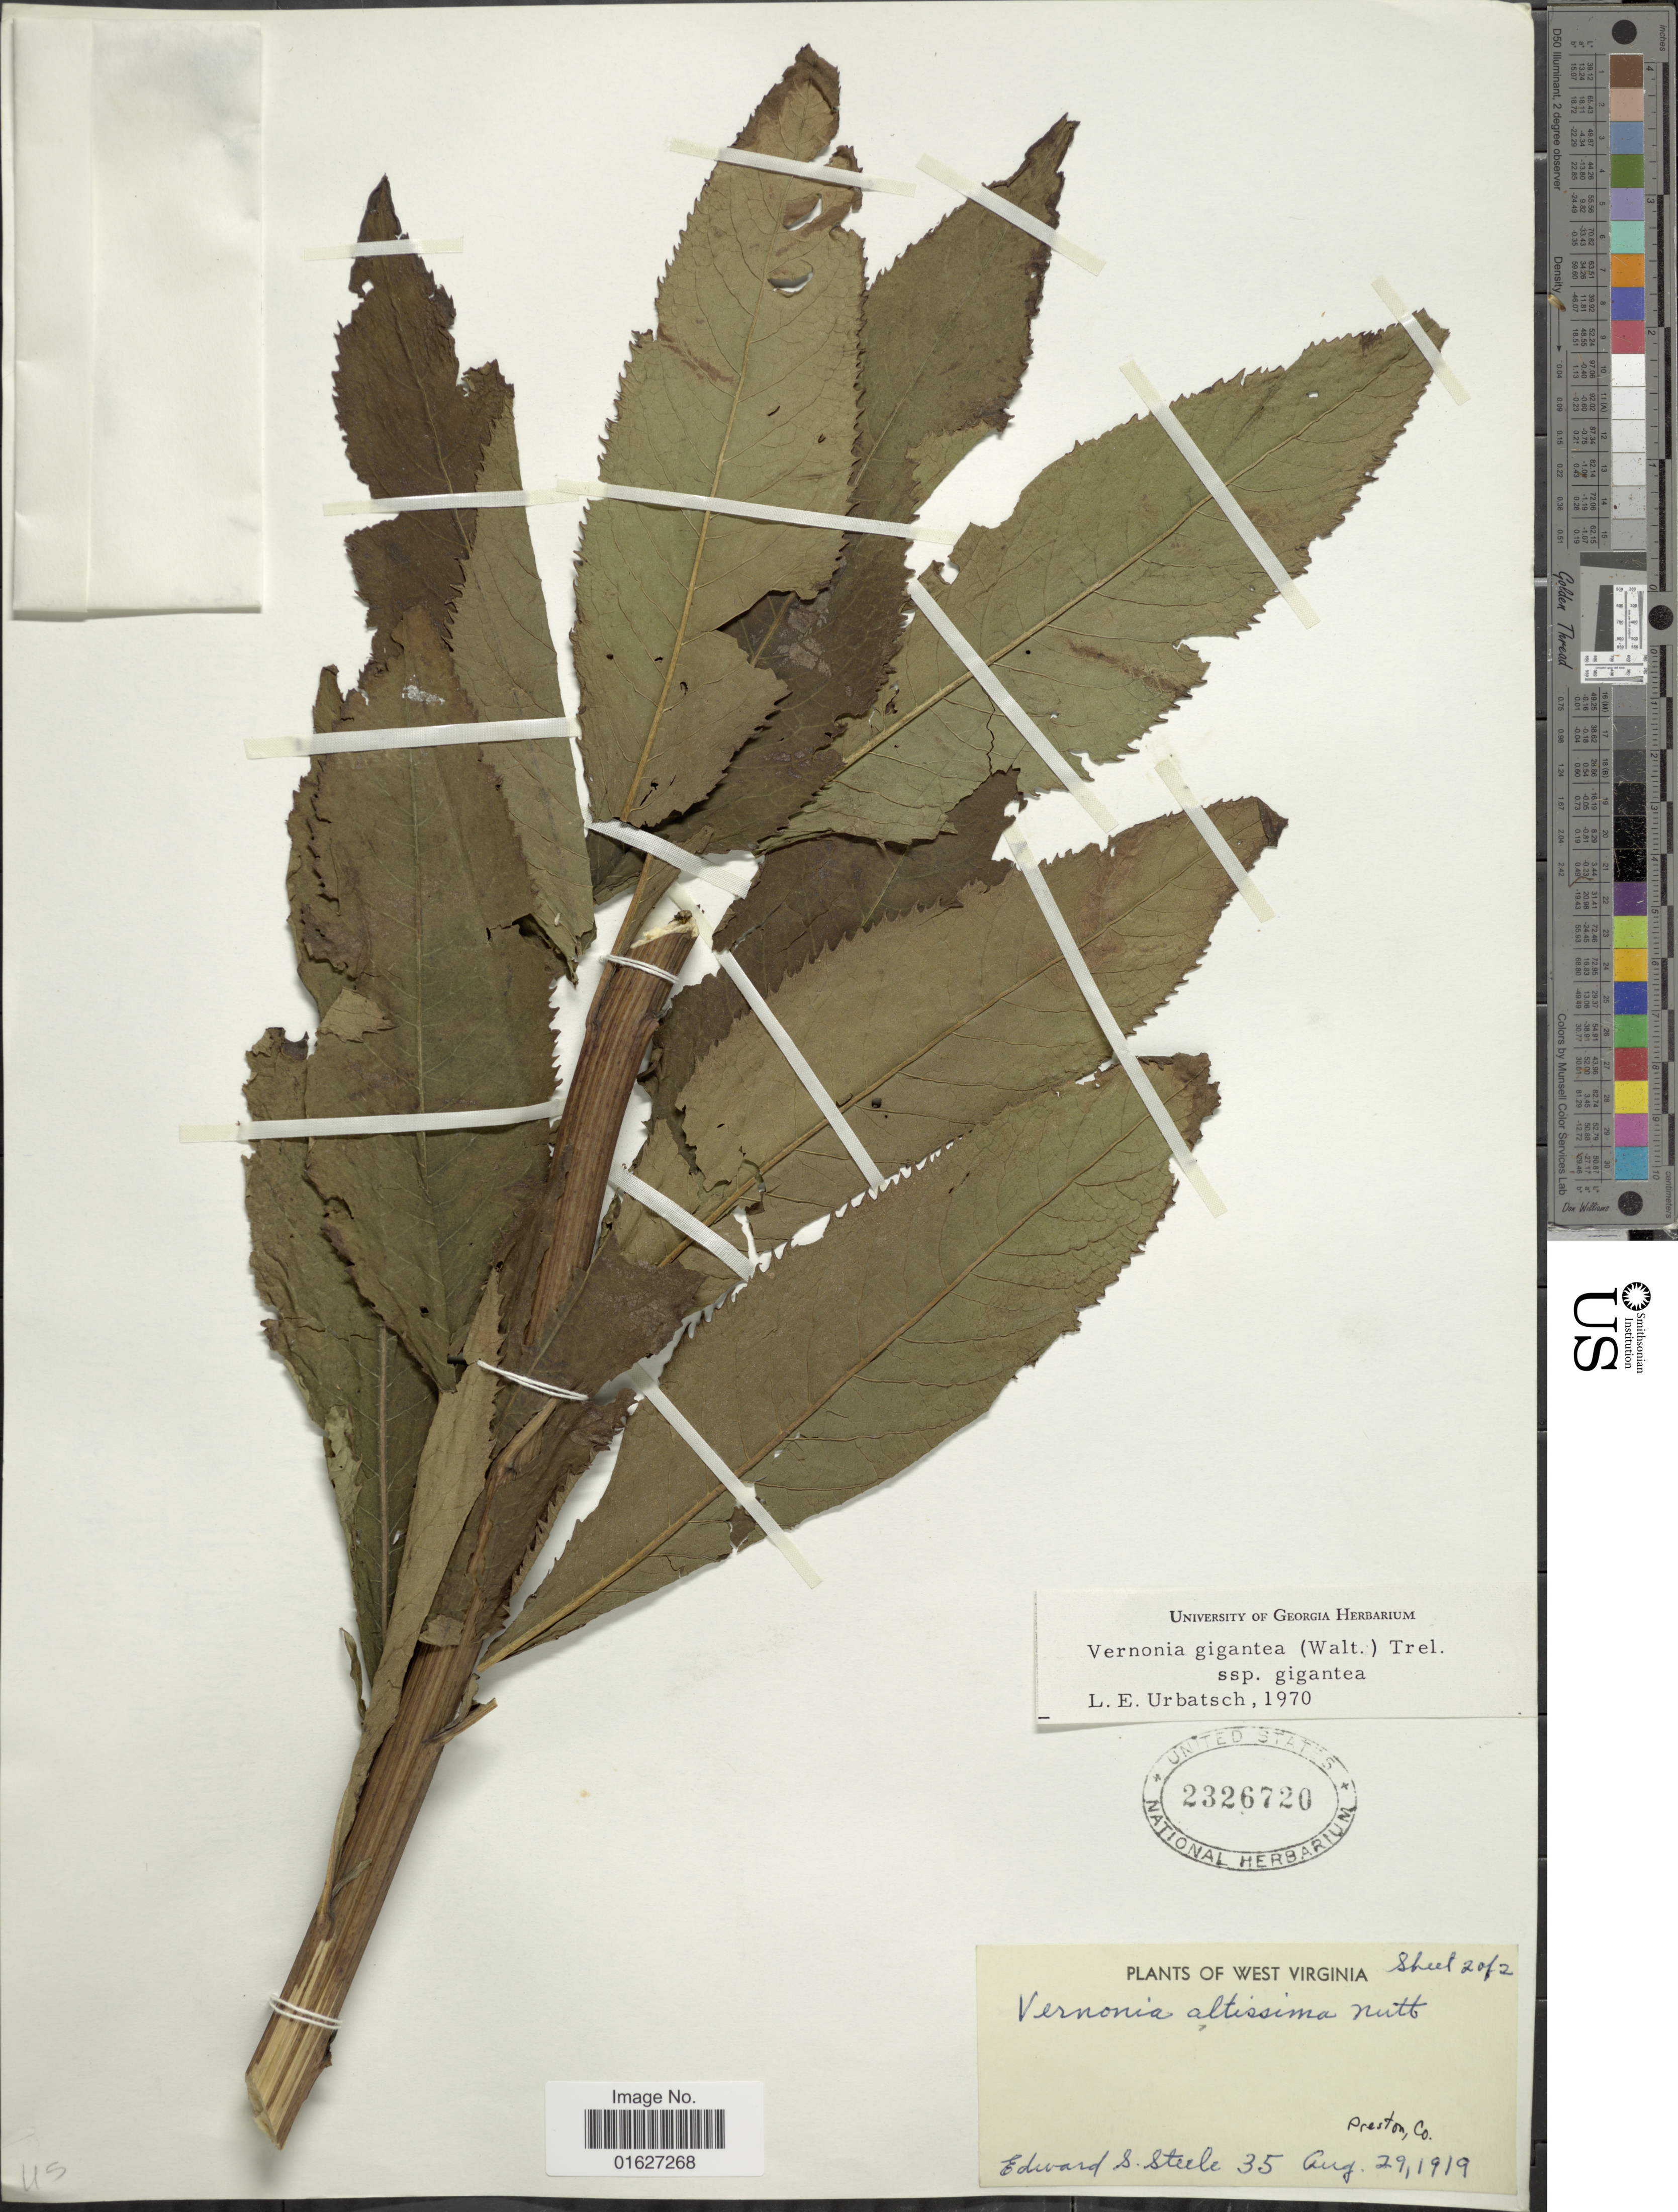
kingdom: Plantae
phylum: Tracheophyta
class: Magnoliopsida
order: Asterales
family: Asteraceae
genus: Vernonia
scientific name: Vernonia gigantea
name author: (Walter) Trel.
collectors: E. Steele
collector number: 35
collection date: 1919-08-29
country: United States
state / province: West Virginia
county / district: Preston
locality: Preston, Co.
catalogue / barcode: US 2326720